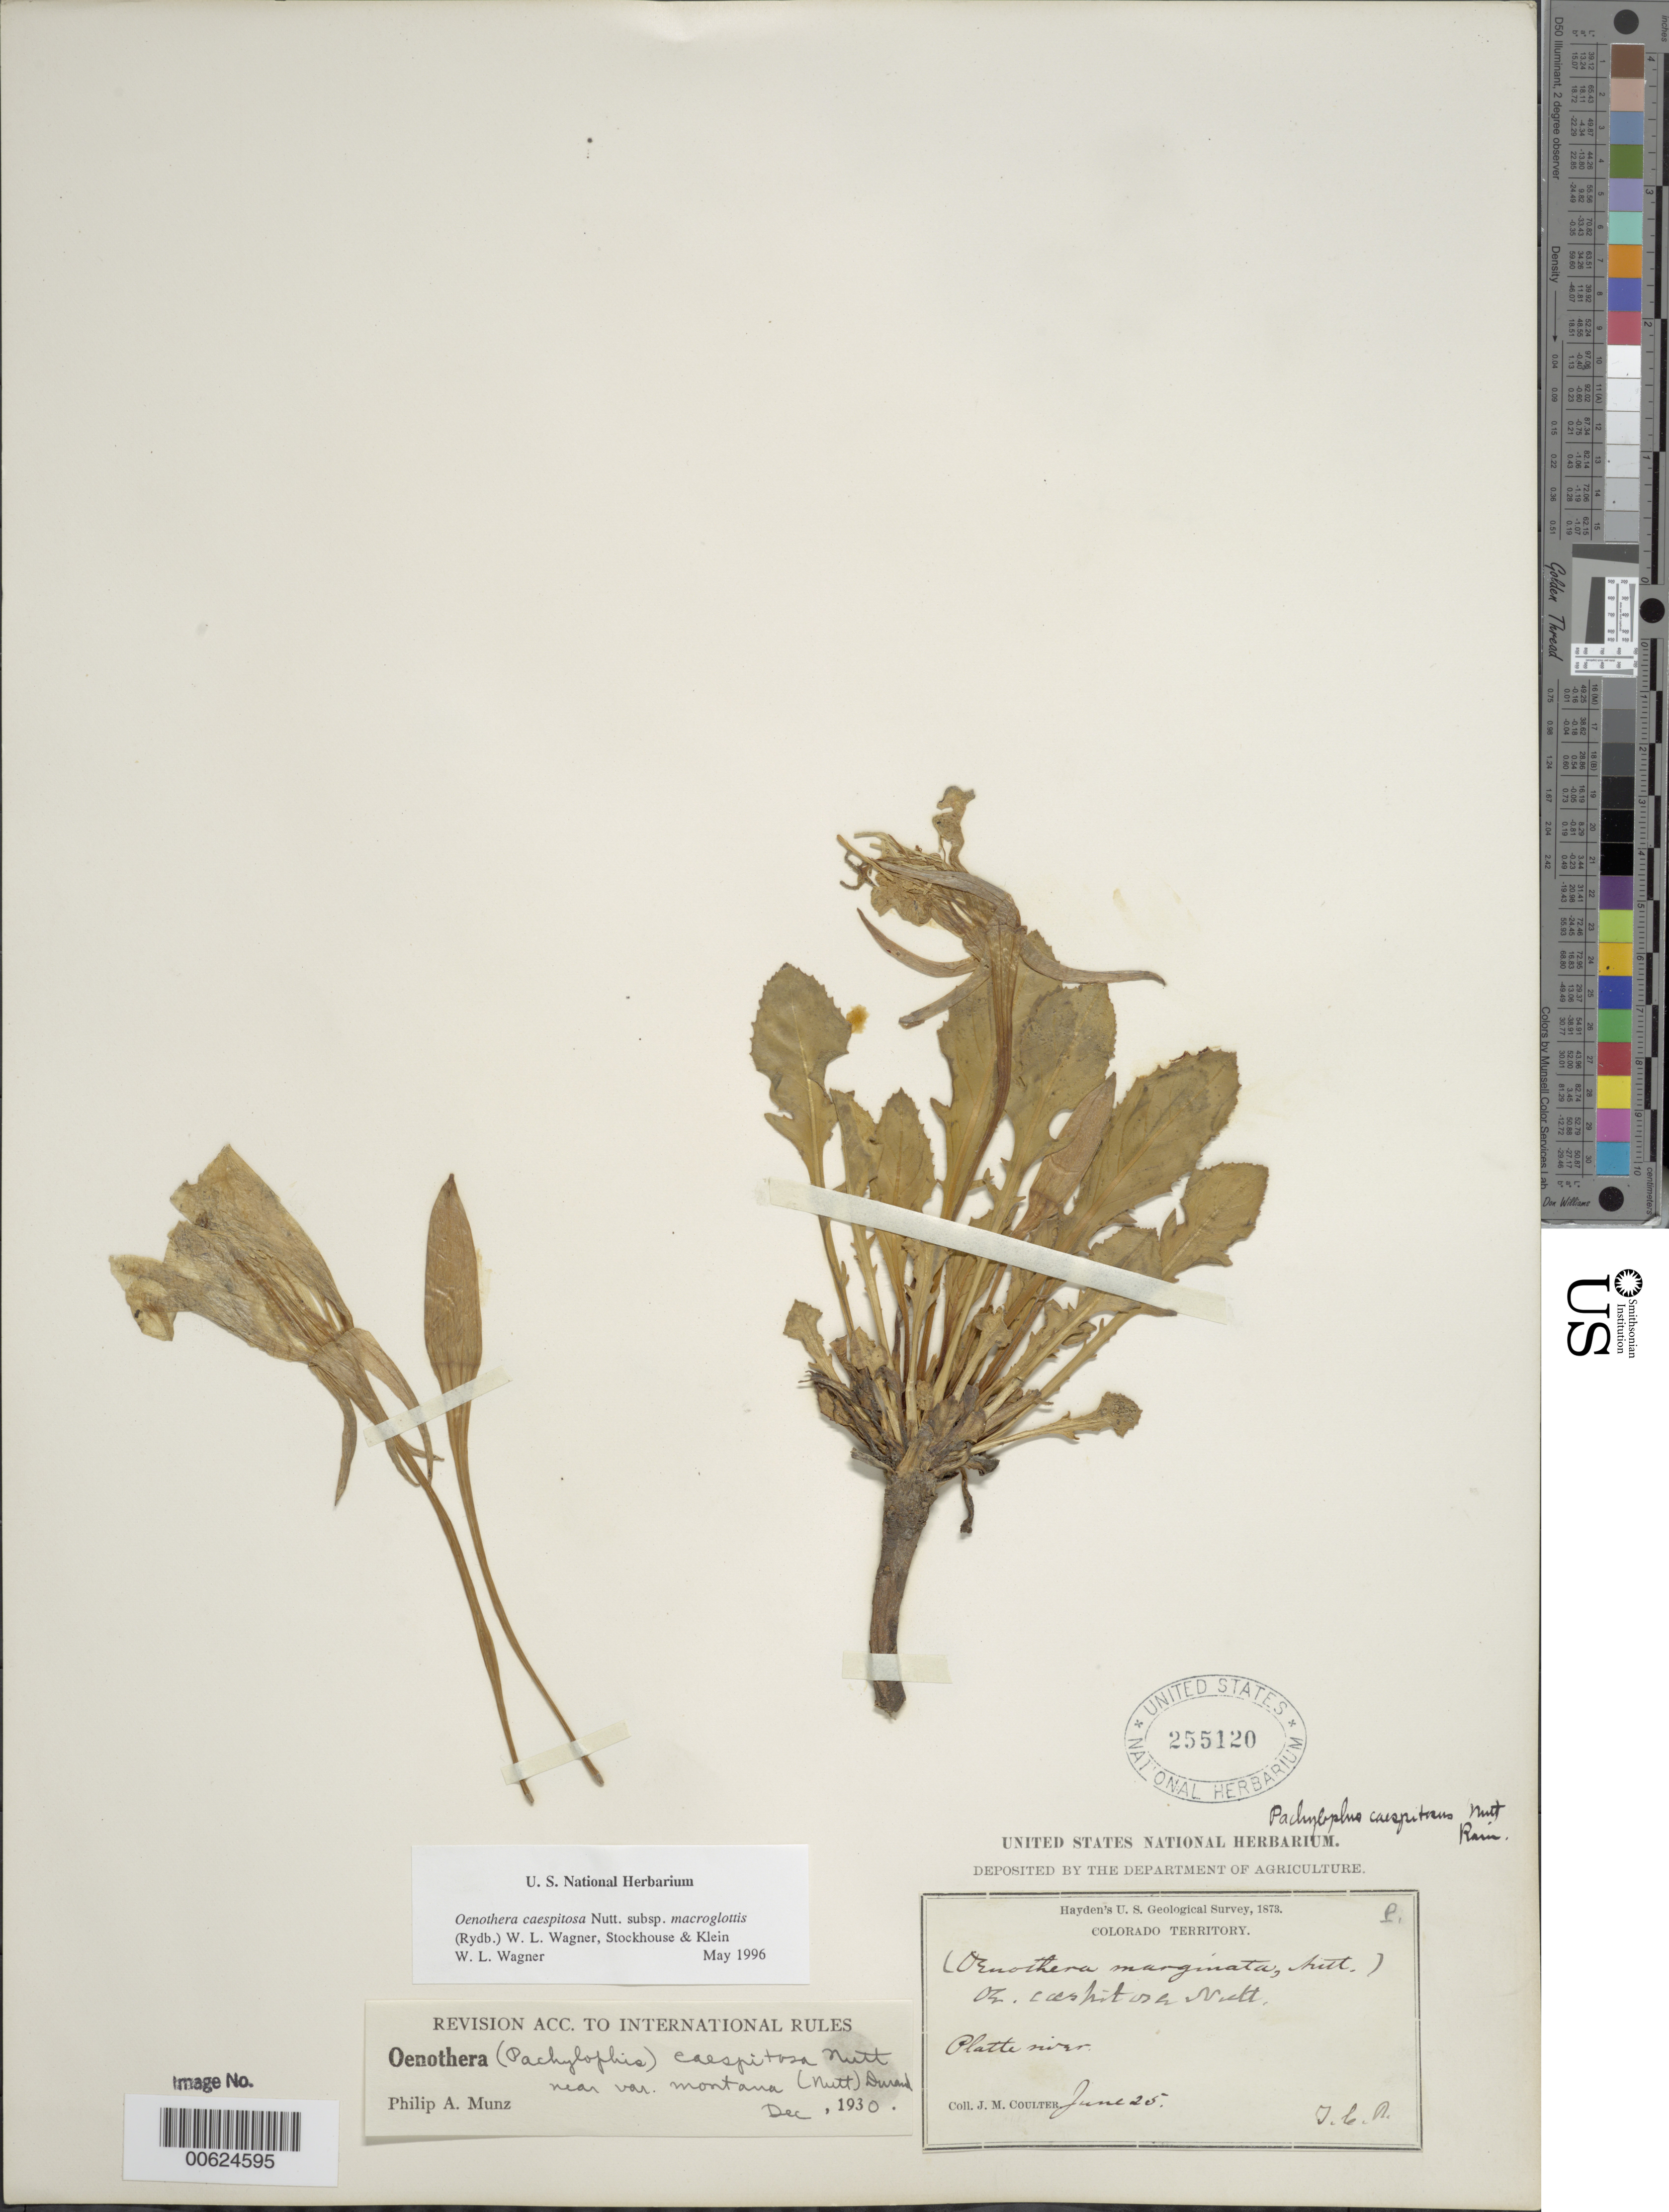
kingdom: Plantae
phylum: Tracheophyta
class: Magnoliopsida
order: Myrtales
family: Onagraceae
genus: Oenothera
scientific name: Oenothera cespitosa subsp. macroglottis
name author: (Rydb.) W.L. Wagner et al.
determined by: Wagner, W. L., (BOT), Smithsonian Institution - National Museum of Natural History (UNITED STATES)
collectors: J. M. Coulter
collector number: P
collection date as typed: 25 Jun 1873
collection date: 1873-06-25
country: United States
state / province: Colorado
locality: Platte River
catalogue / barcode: US 255120